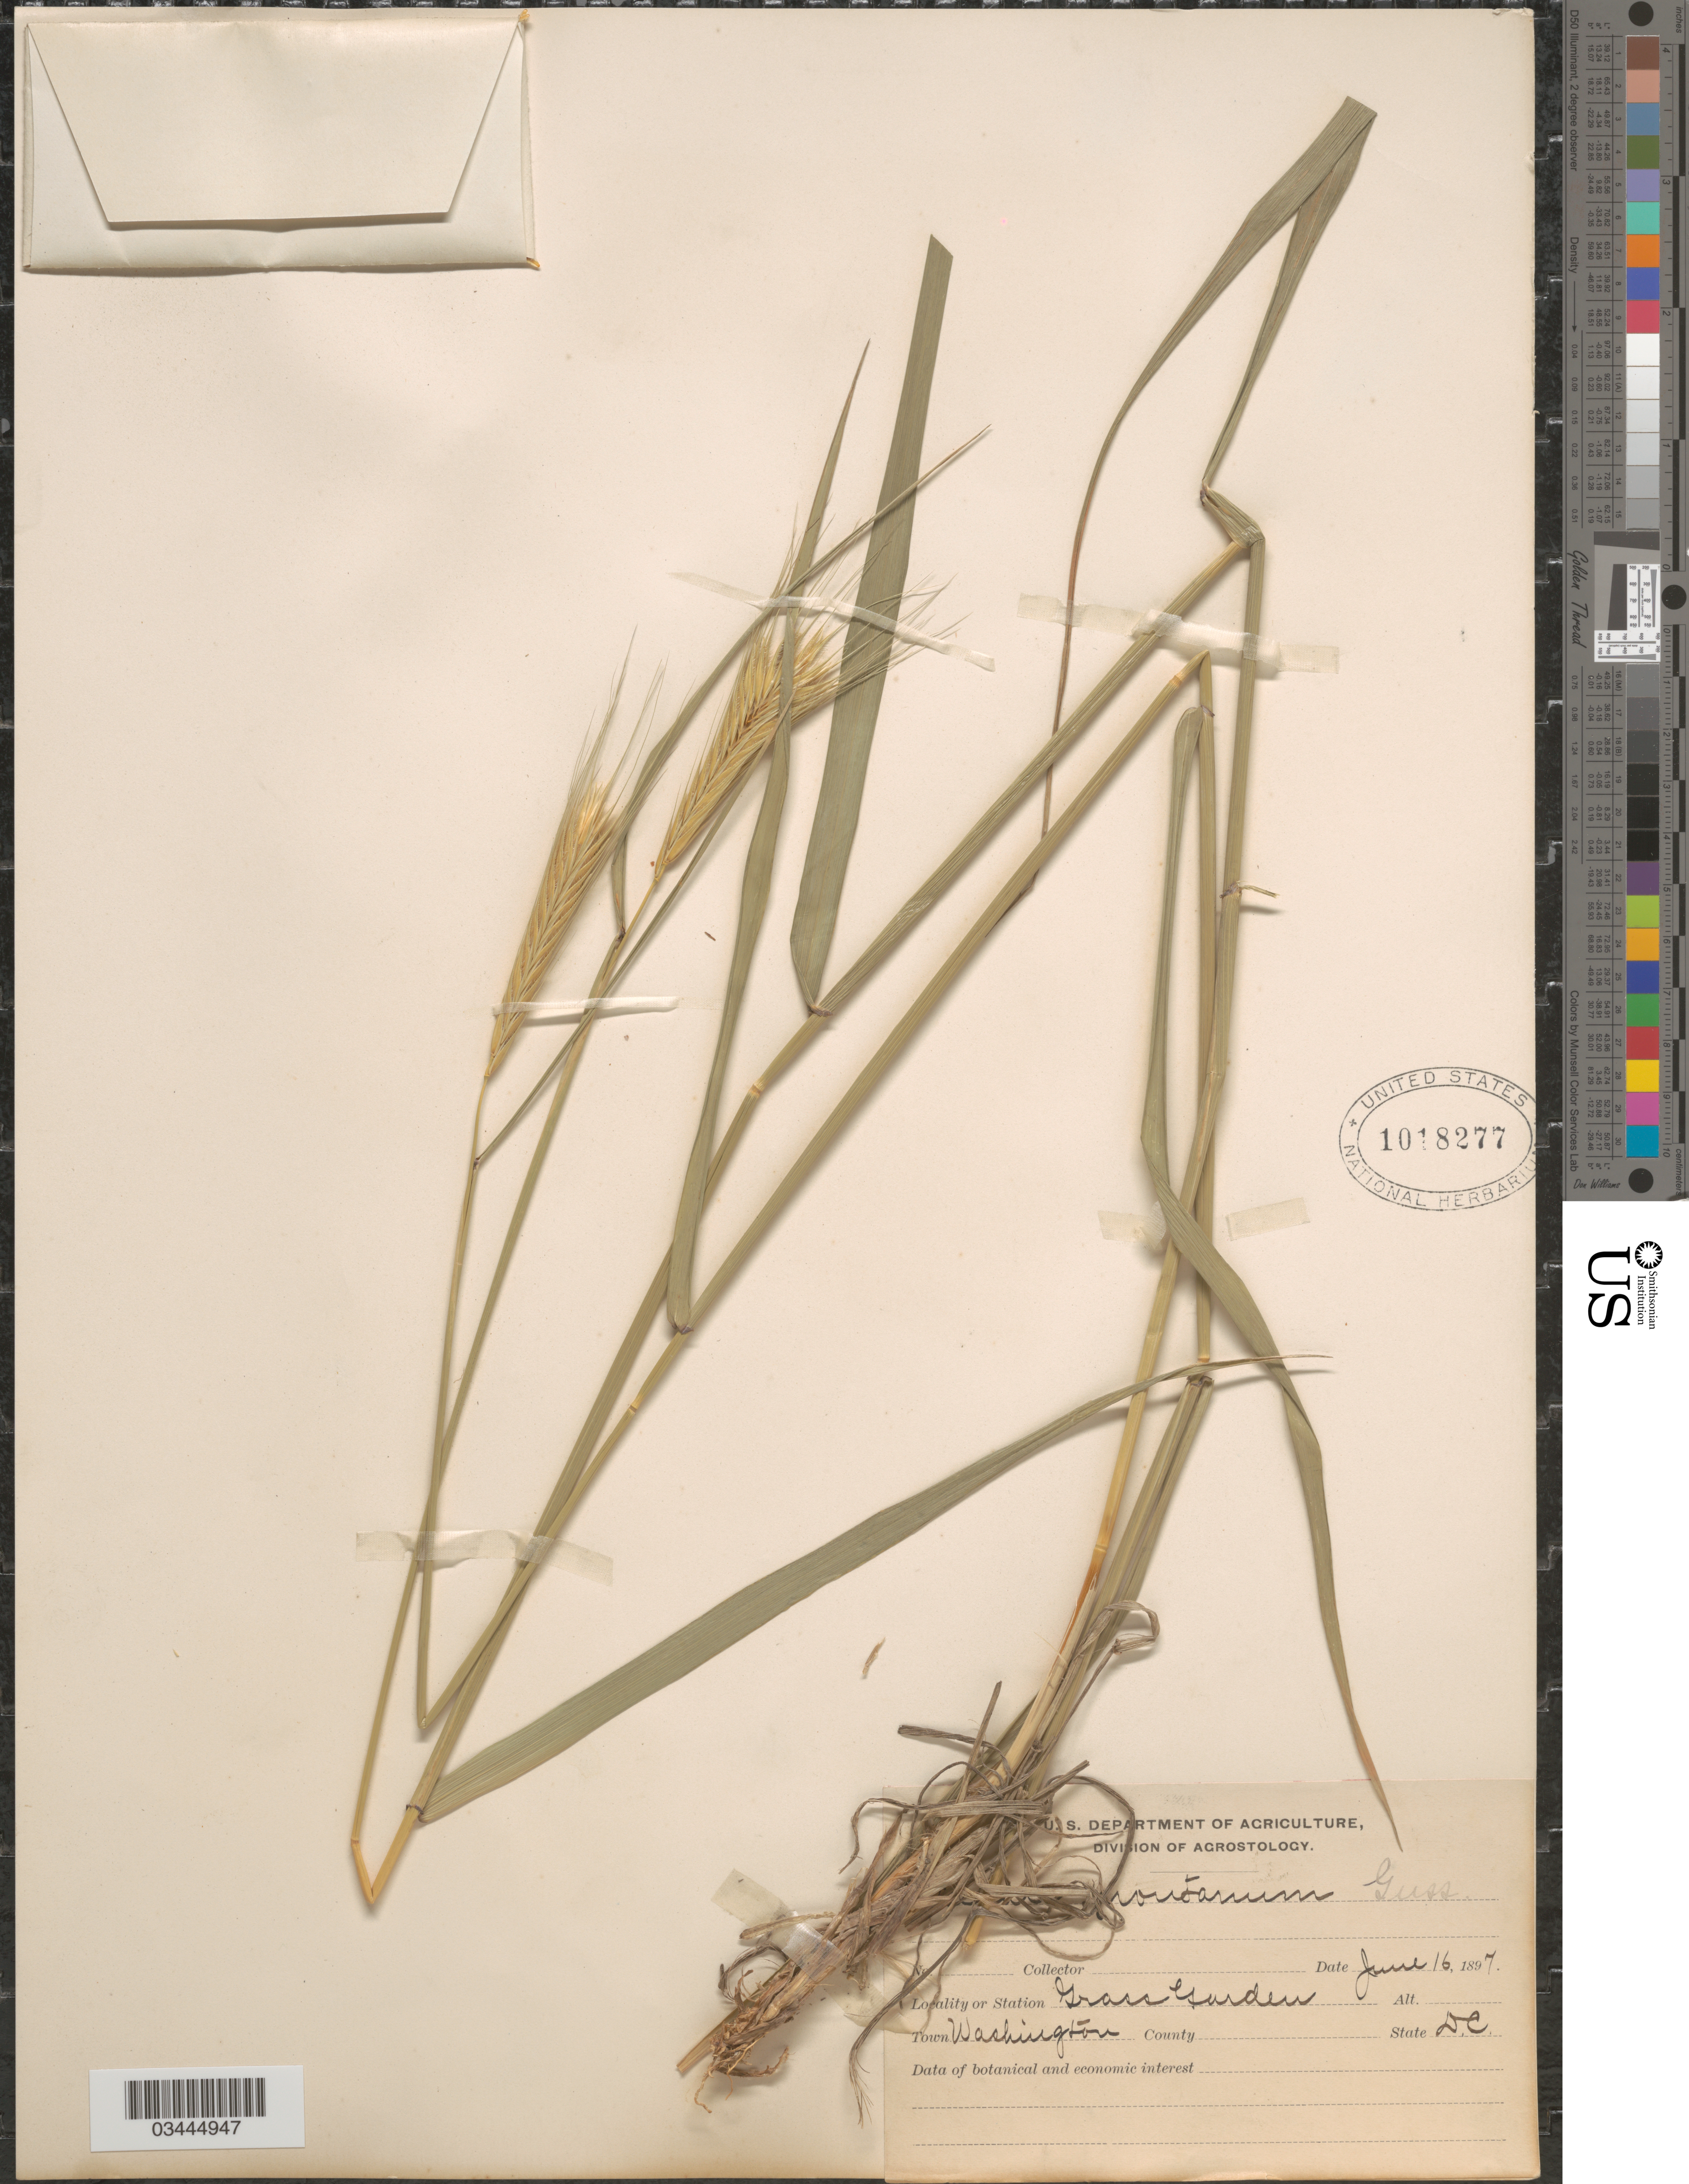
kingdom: Plantae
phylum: Tracheophyta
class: Liliopsida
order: Poales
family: Poaceae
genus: Secale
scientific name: Secale montanum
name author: Gussone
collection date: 1897-06-16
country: United States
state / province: District of Columbia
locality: Grass Garden. Town Washington.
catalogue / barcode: US 1018277